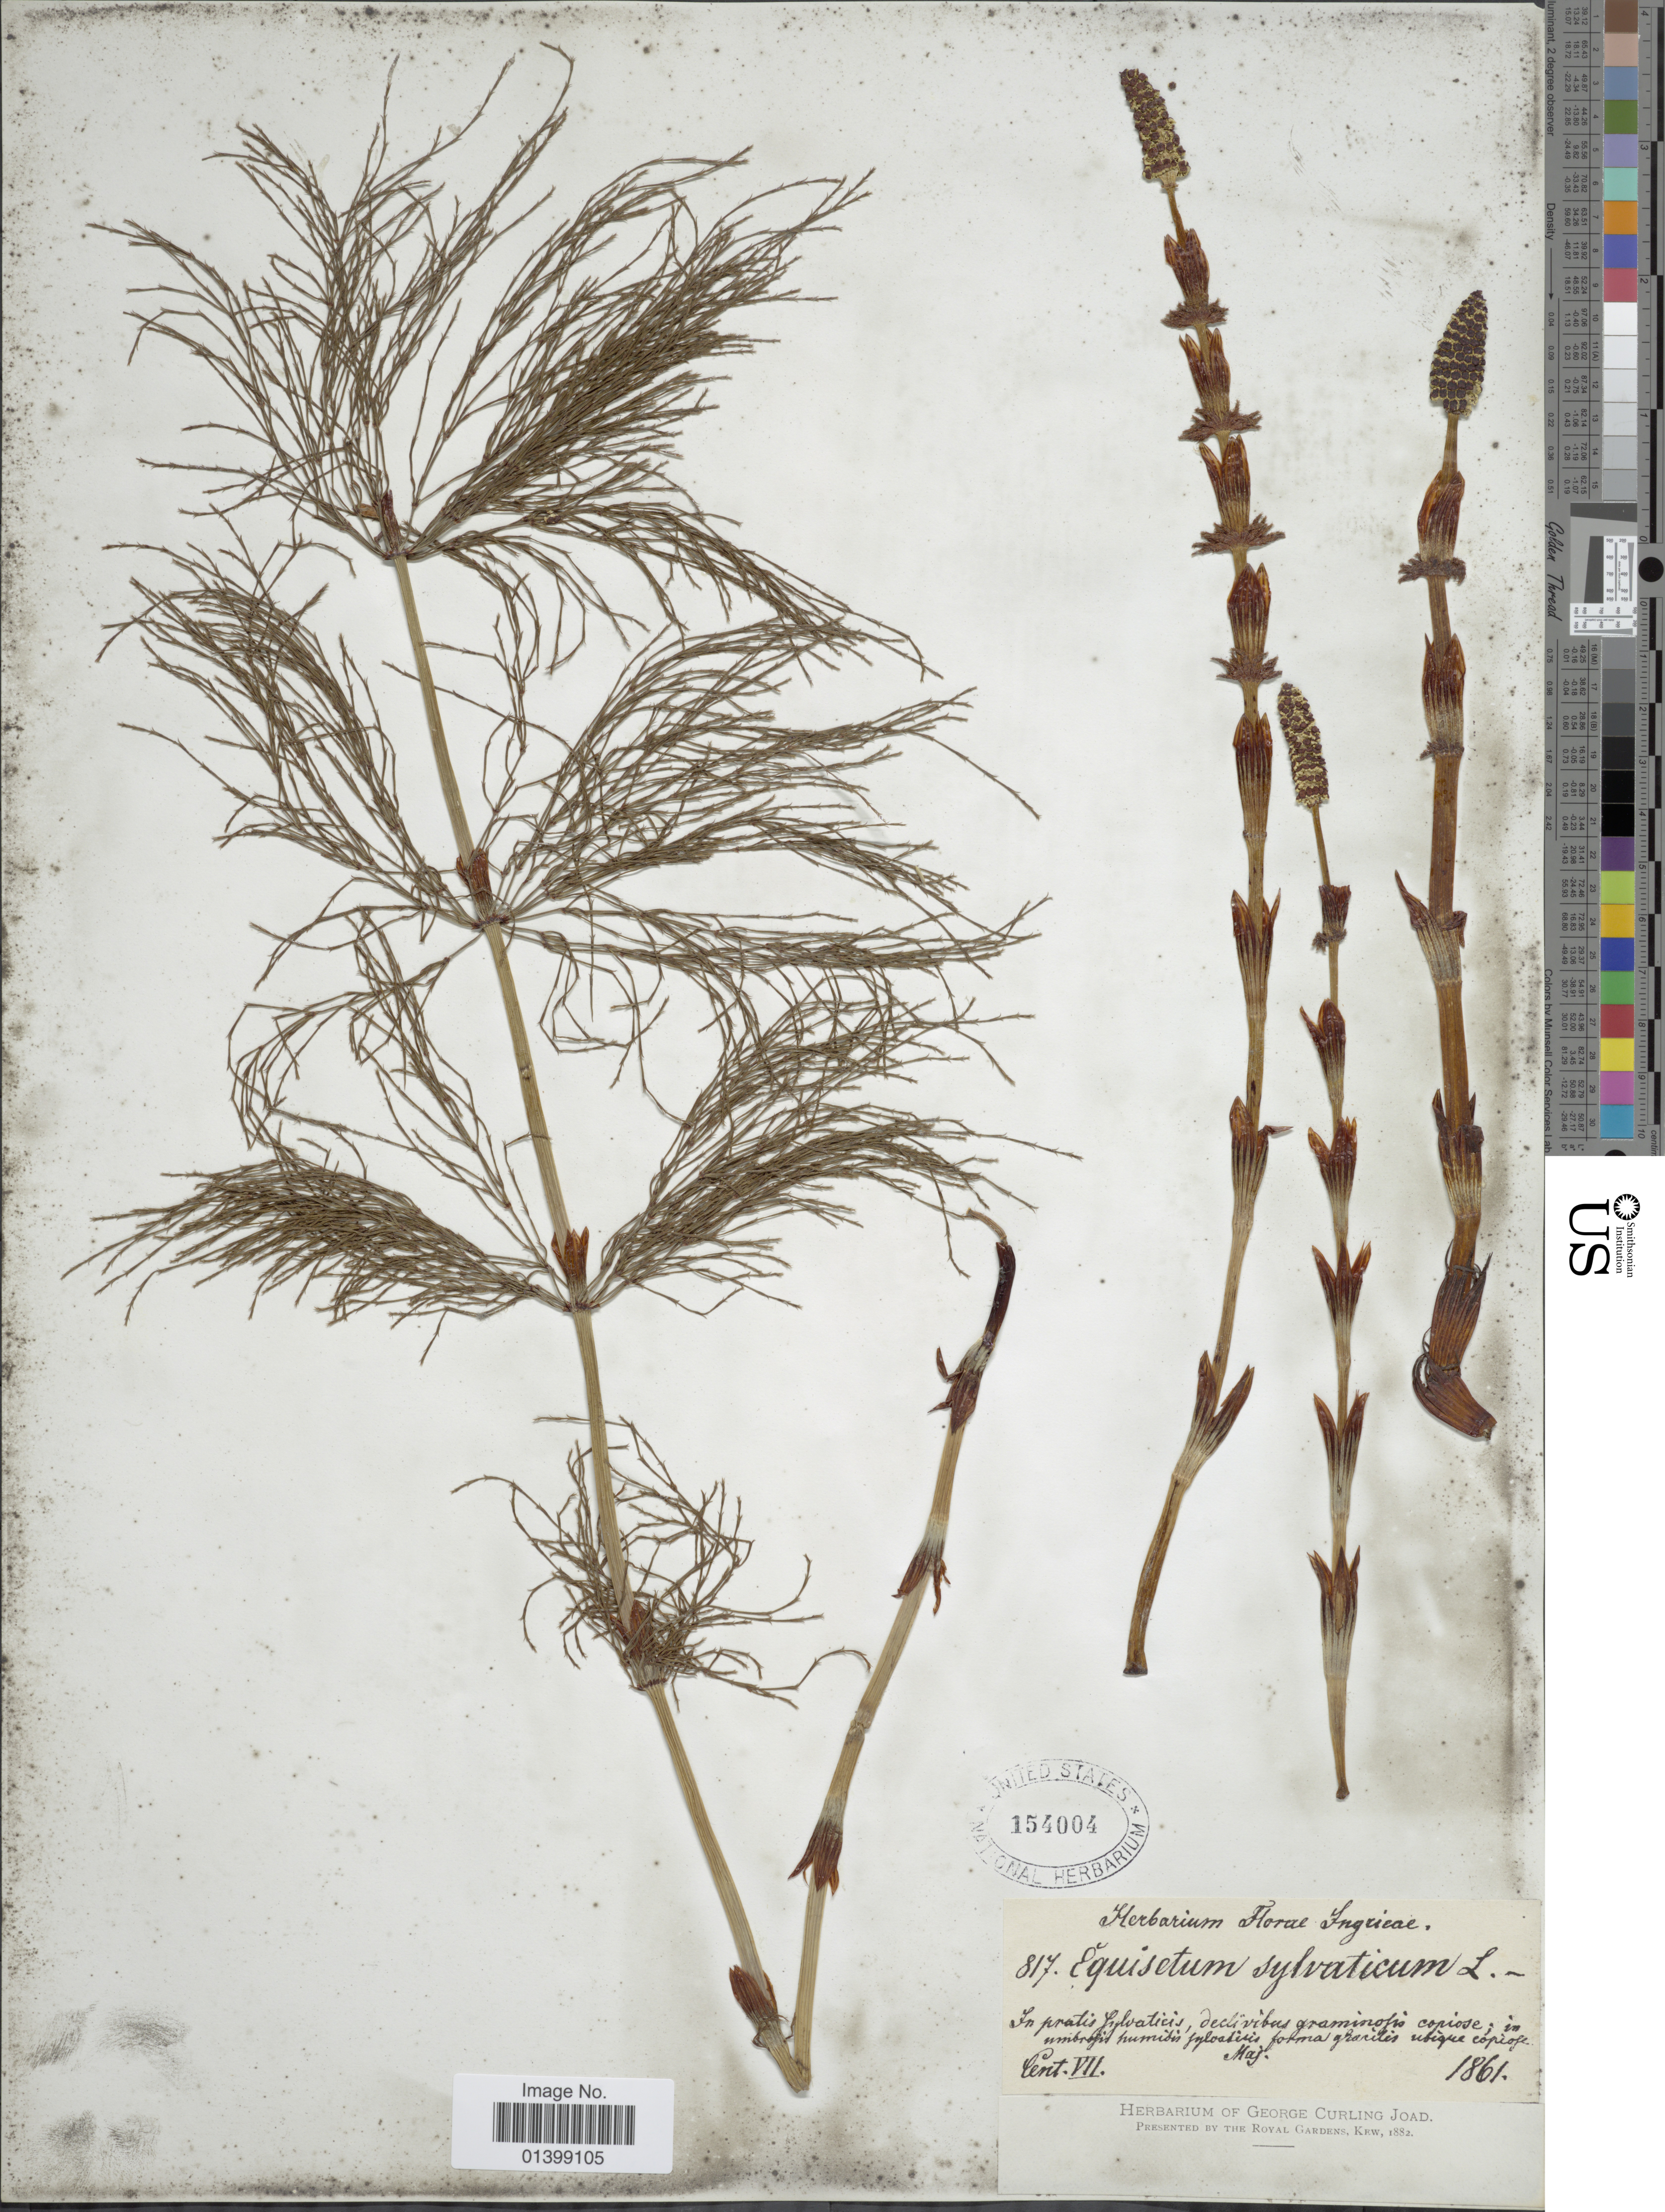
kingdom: Plantae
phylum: Tracheophyta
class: Polypodiopsida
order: Equisetales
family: Equisetaceae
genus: Equisetum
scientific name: Equisetum sylvaticum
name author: L.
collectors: Herbarium Florae Ingricae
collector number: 817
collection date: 1861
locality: In pratis silvaticis, declivibus graminosis copiose; in umbrosis humidis sylvati[illegible text] forma [illegible text]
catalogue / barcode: US 154004